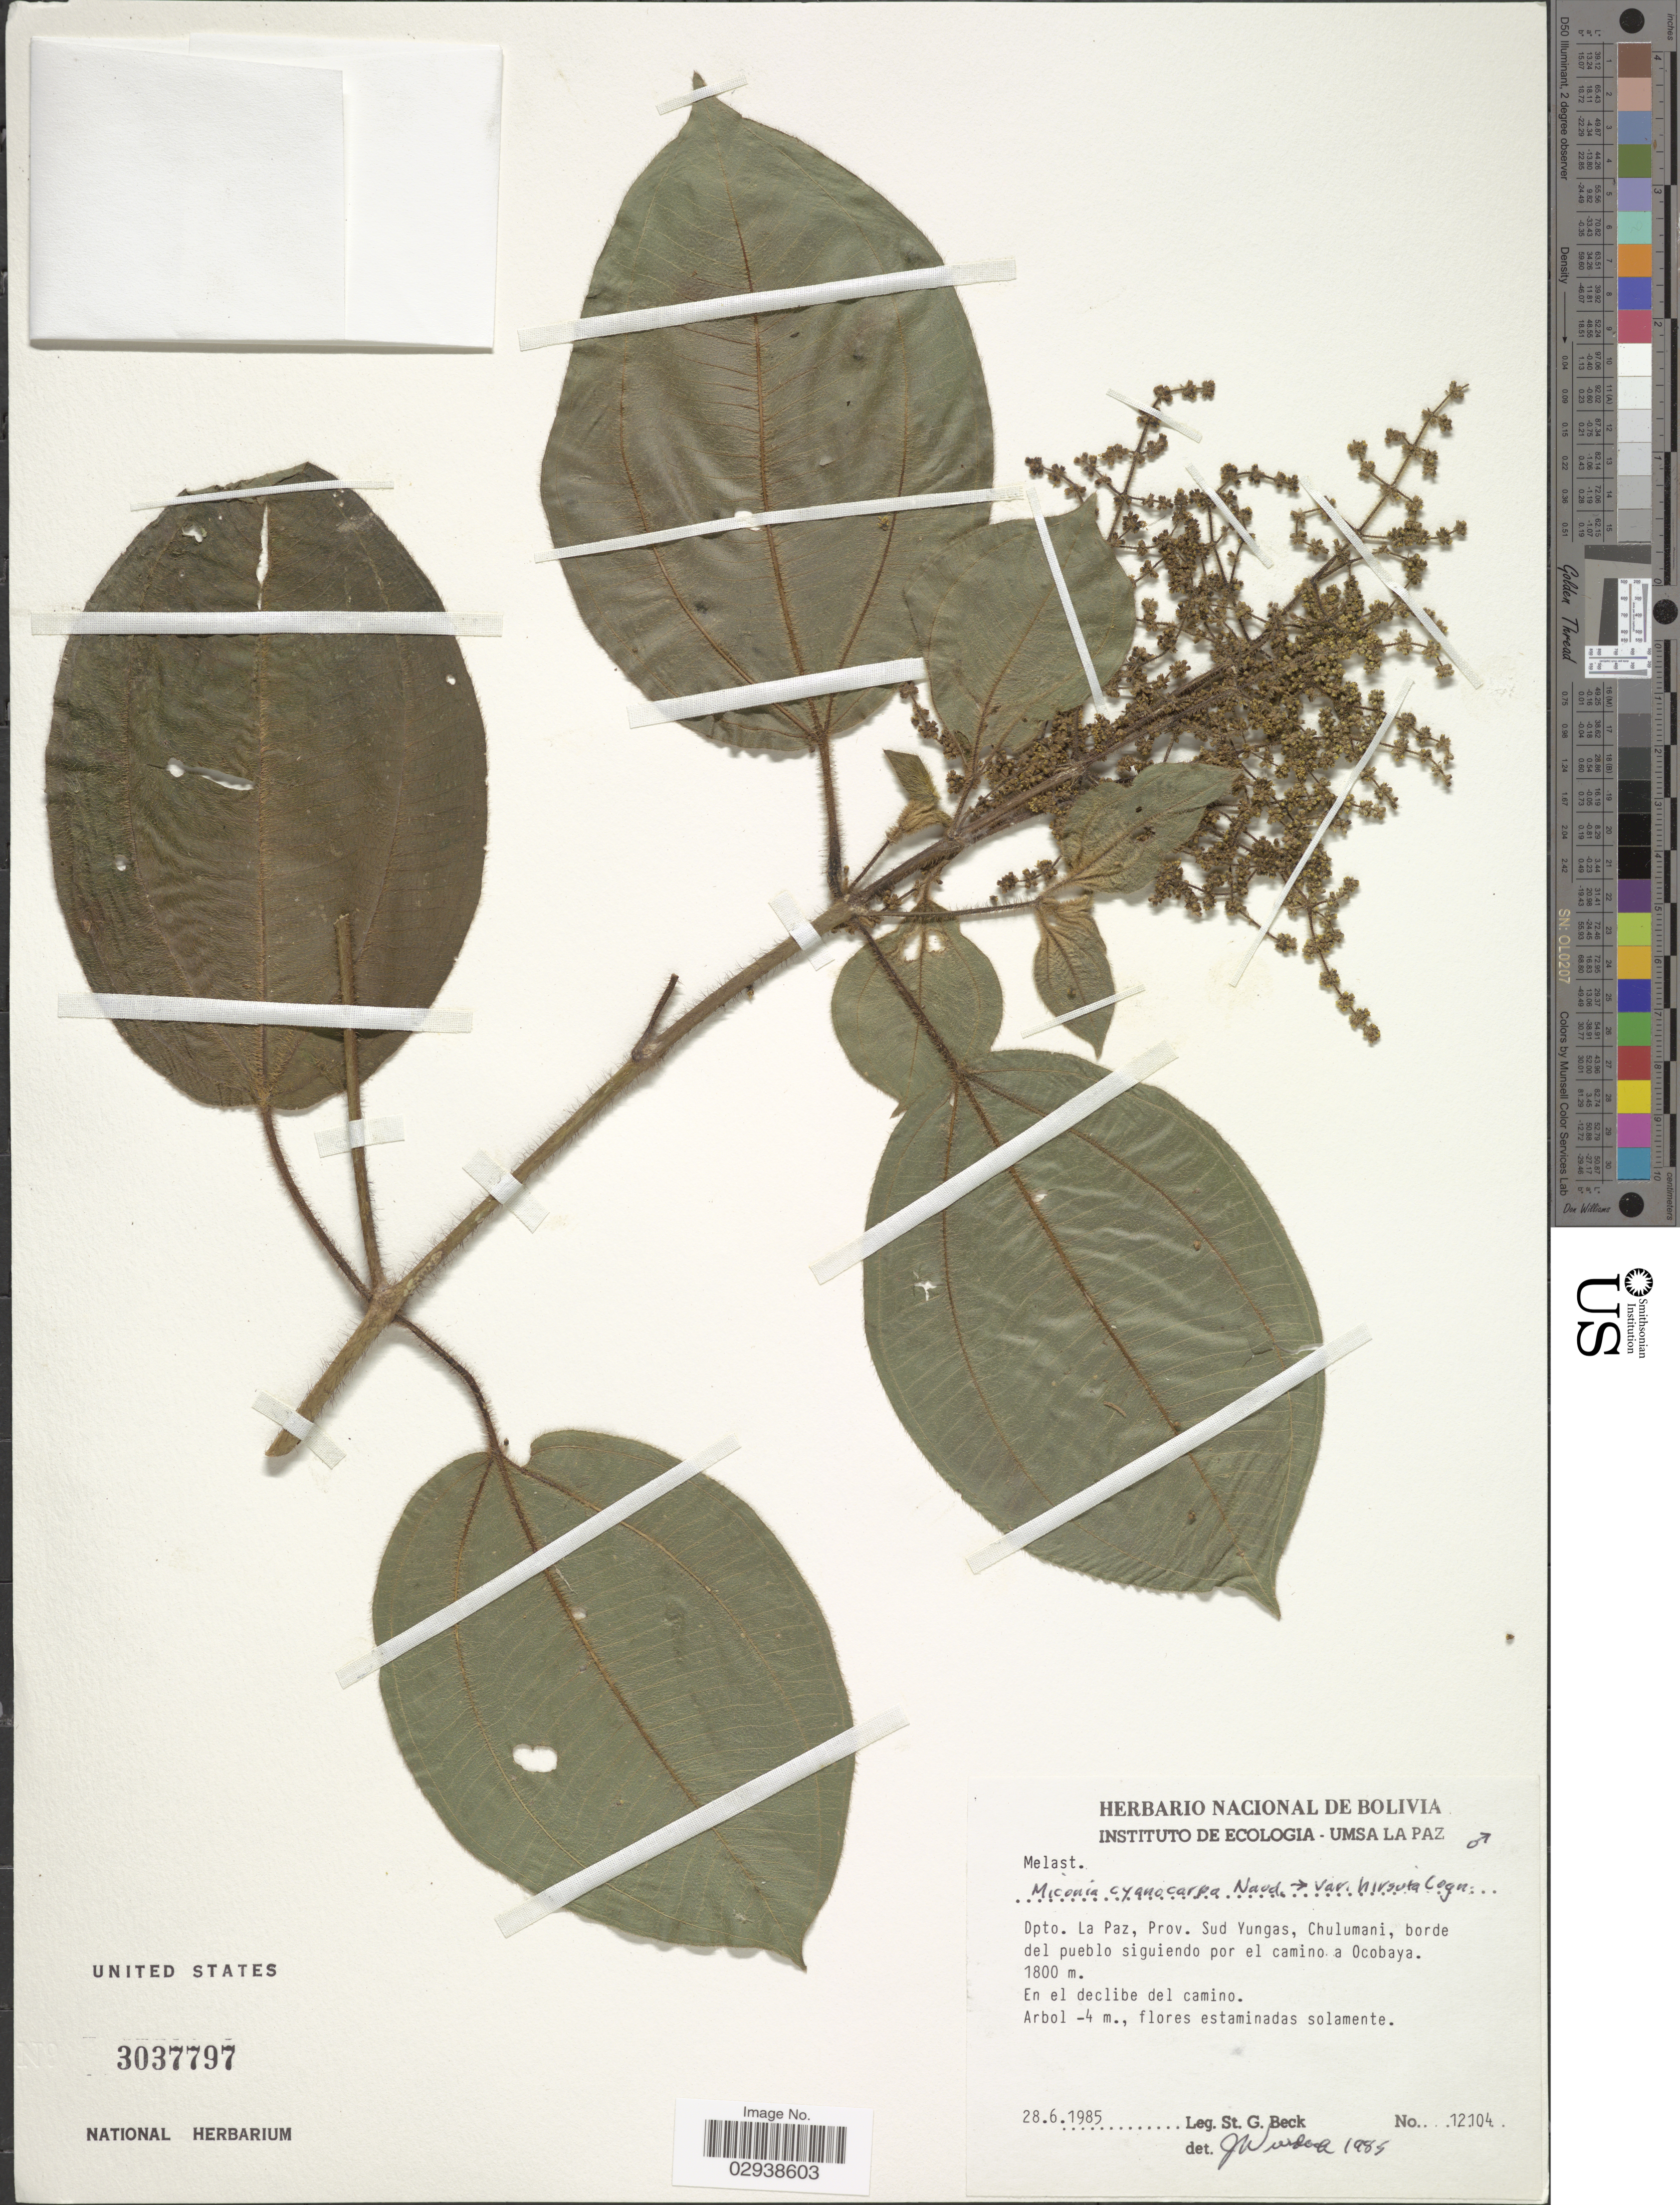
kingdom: Plantae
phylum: Tracheophyta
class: Magnoliopsida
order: Myrtales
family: Melastomataceae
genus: Miconia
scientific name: Miconia cyanocarpa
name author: Naudin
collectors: S. G. Beck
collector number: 12104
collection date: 1985-06-28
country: Bolivia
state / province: La Paz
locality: Dpto. La Paz, Prov. Sud Yungas, Chulumani, borde del pueblo siguiendo por el camino a Ocobaya.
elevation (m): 1800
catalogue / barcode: US 3037797